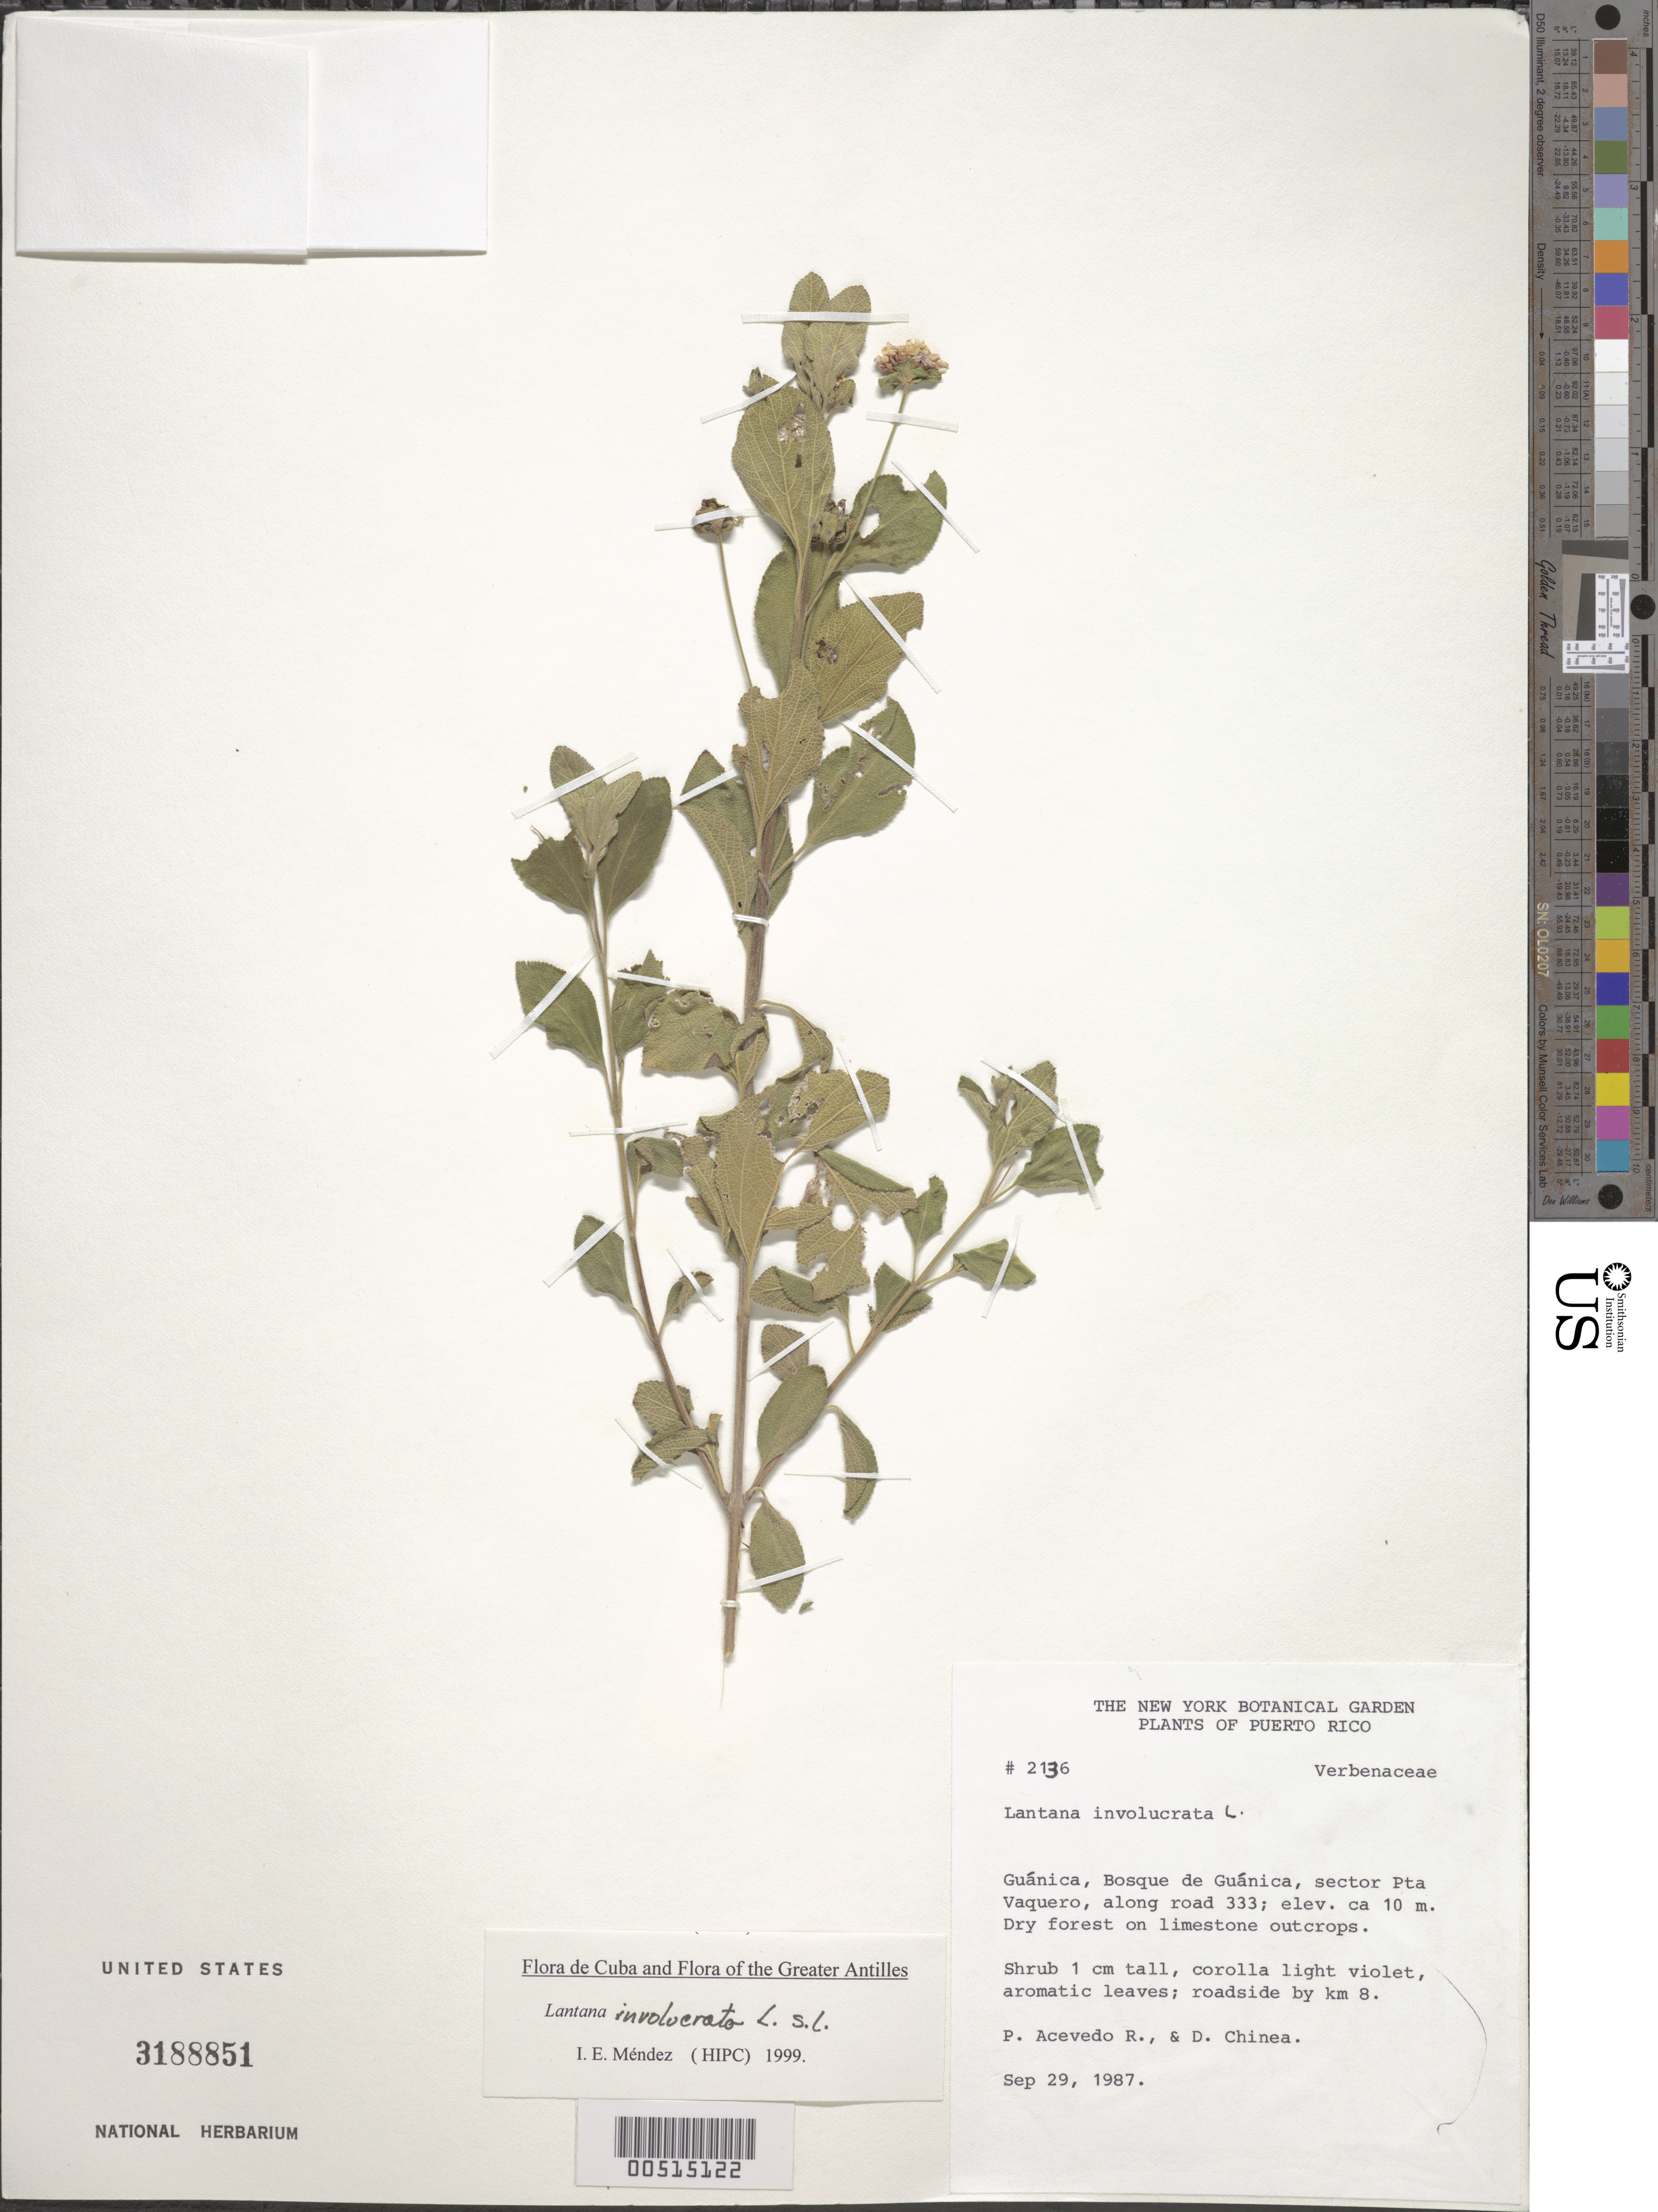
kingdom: Plantae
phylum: Tracheophyta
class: Magnoliopsida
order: Lamiales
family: Verbenaceae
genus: Lantana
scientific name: Lantana involucrata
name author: L.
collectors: P. Acevedo-Rodr.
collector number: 2136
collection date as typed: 08 Sep 1987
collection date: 1987-09-08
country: Puerto Rico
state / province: Guánica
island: Puerto Rico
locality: Guánica; Guánica Forest Reserve: Playa Ballena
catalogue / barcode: US 3188851